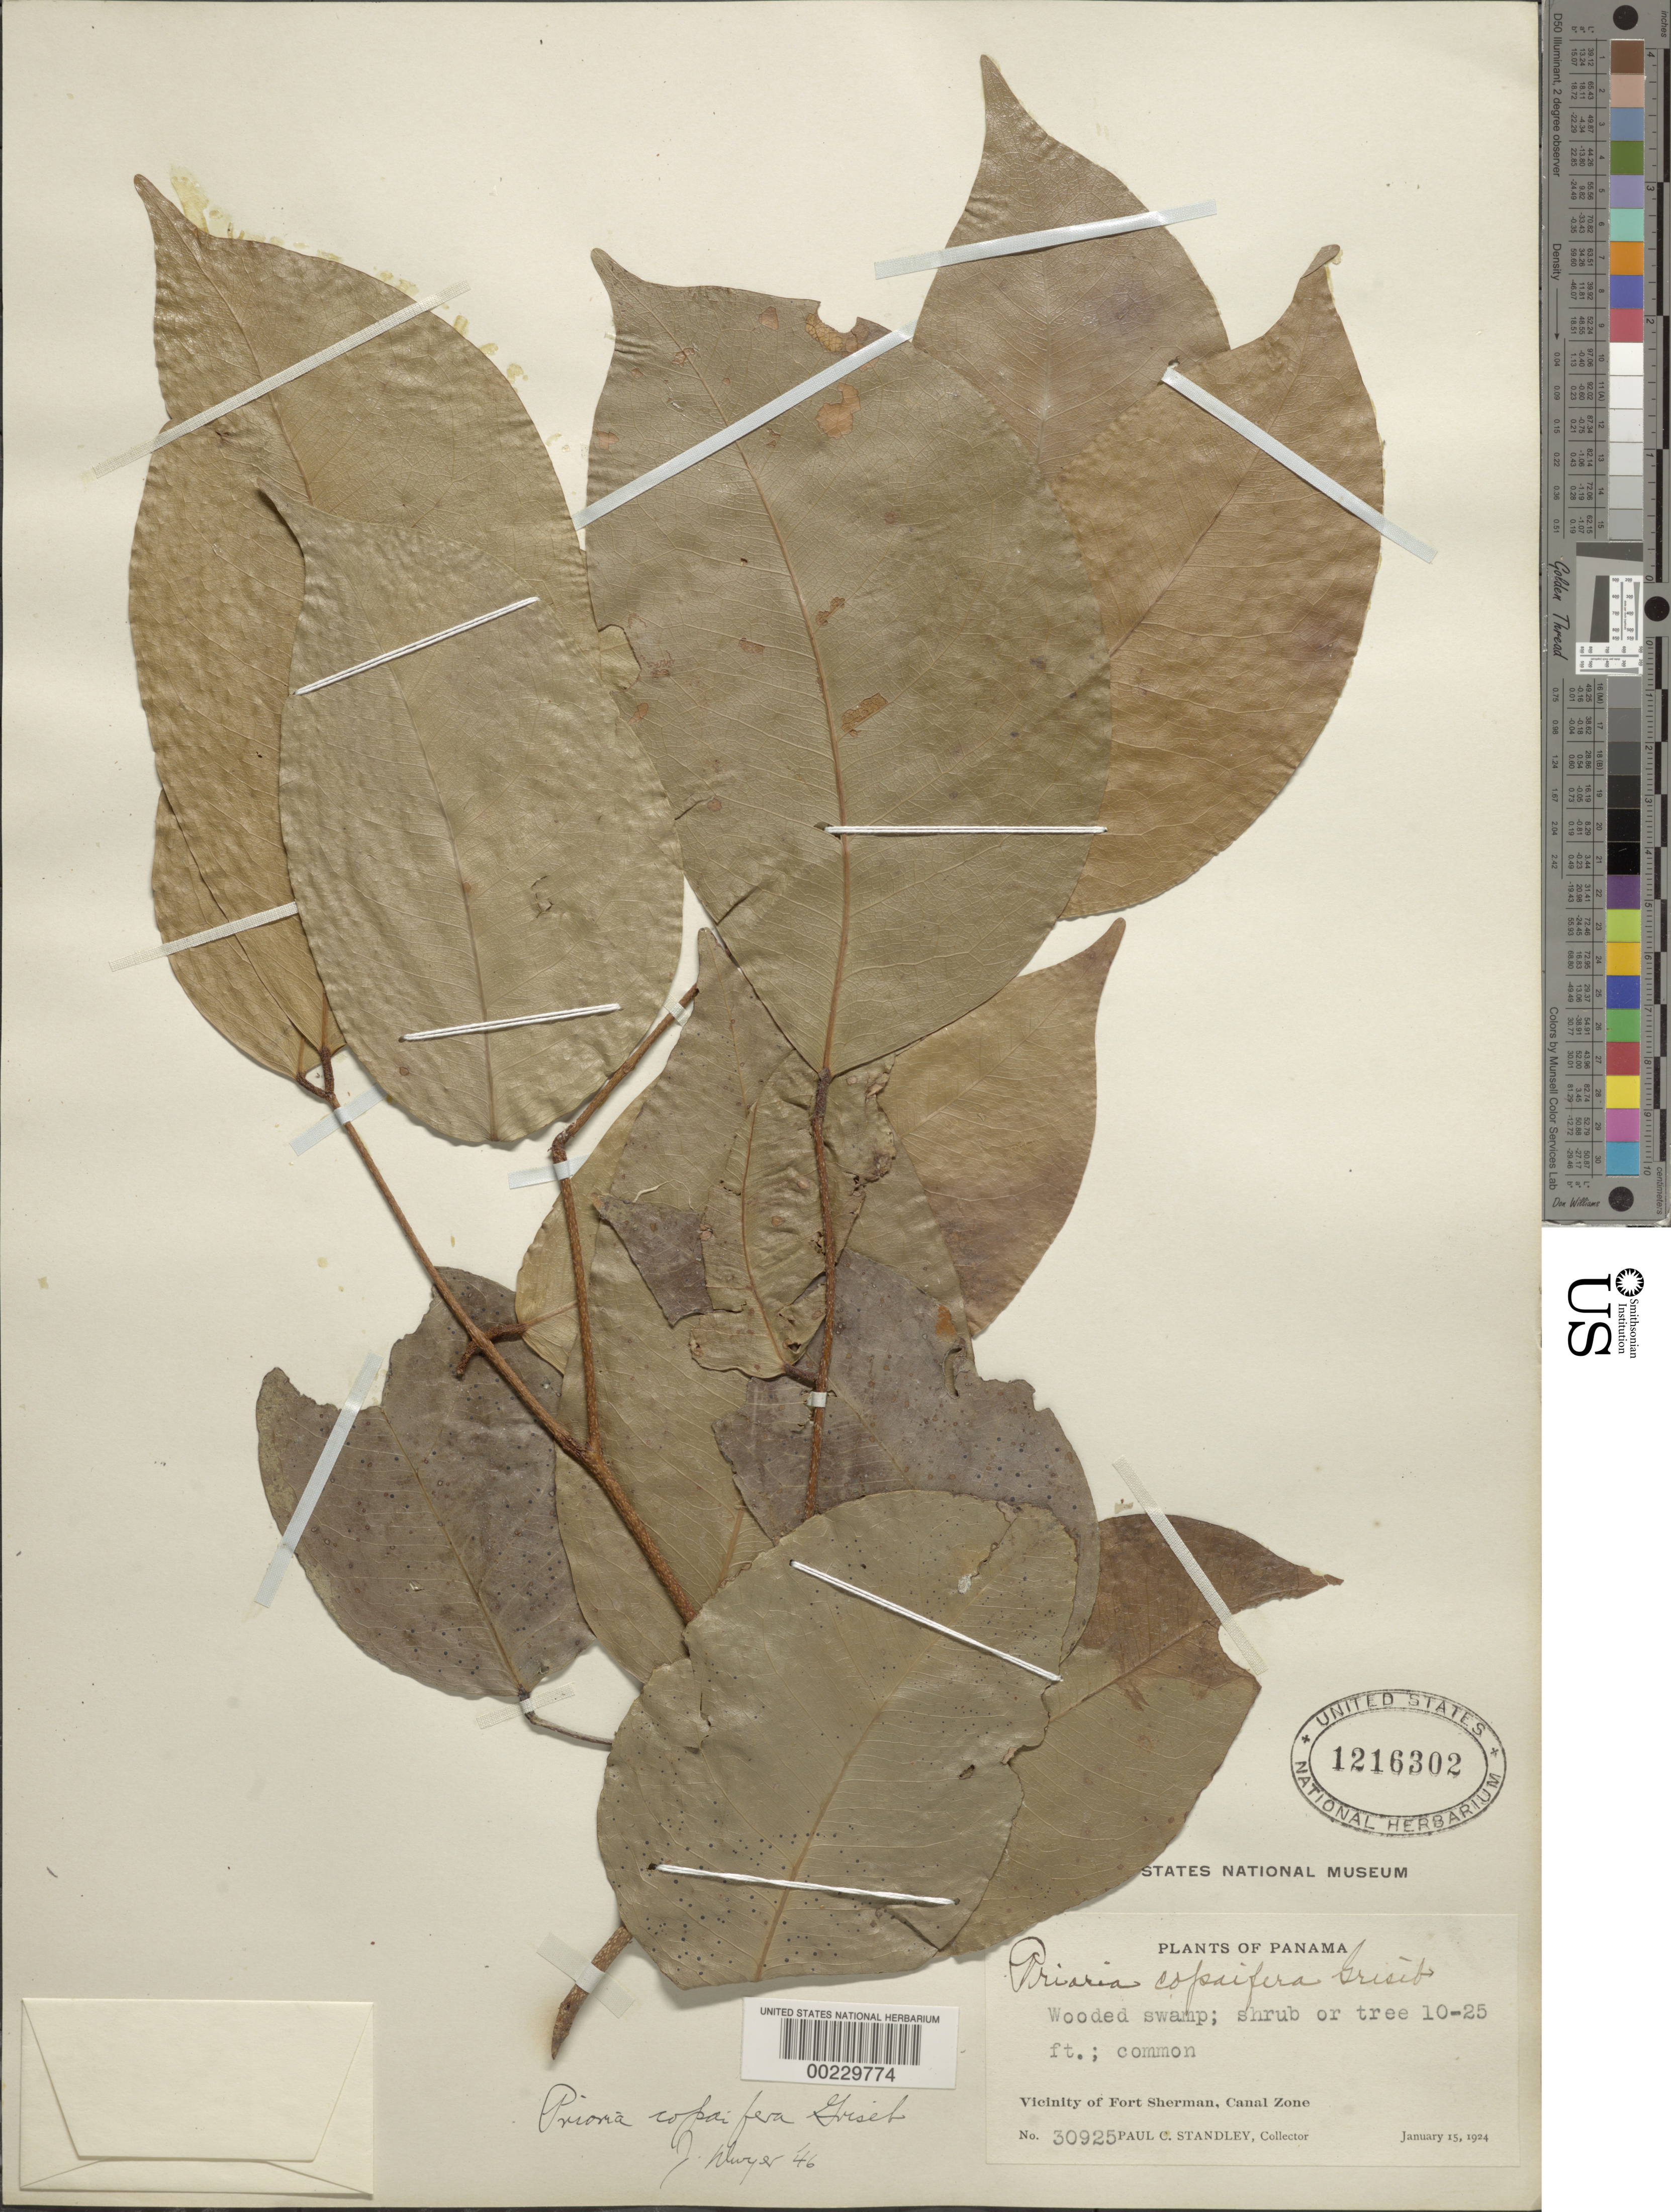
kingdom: Plantae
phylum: Tracheophyta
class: Magnoliopsida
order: Fabales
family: Fabaceae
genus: Prioria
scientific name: Prioria copaifera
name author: Griseb.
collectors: P. C. Standley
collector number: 30925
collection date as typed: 15 Jan 1924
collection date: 1924-01-15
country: Panama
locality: Vicinity of Fort Sherman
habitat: Wooded swamp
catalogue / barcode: US 1216302